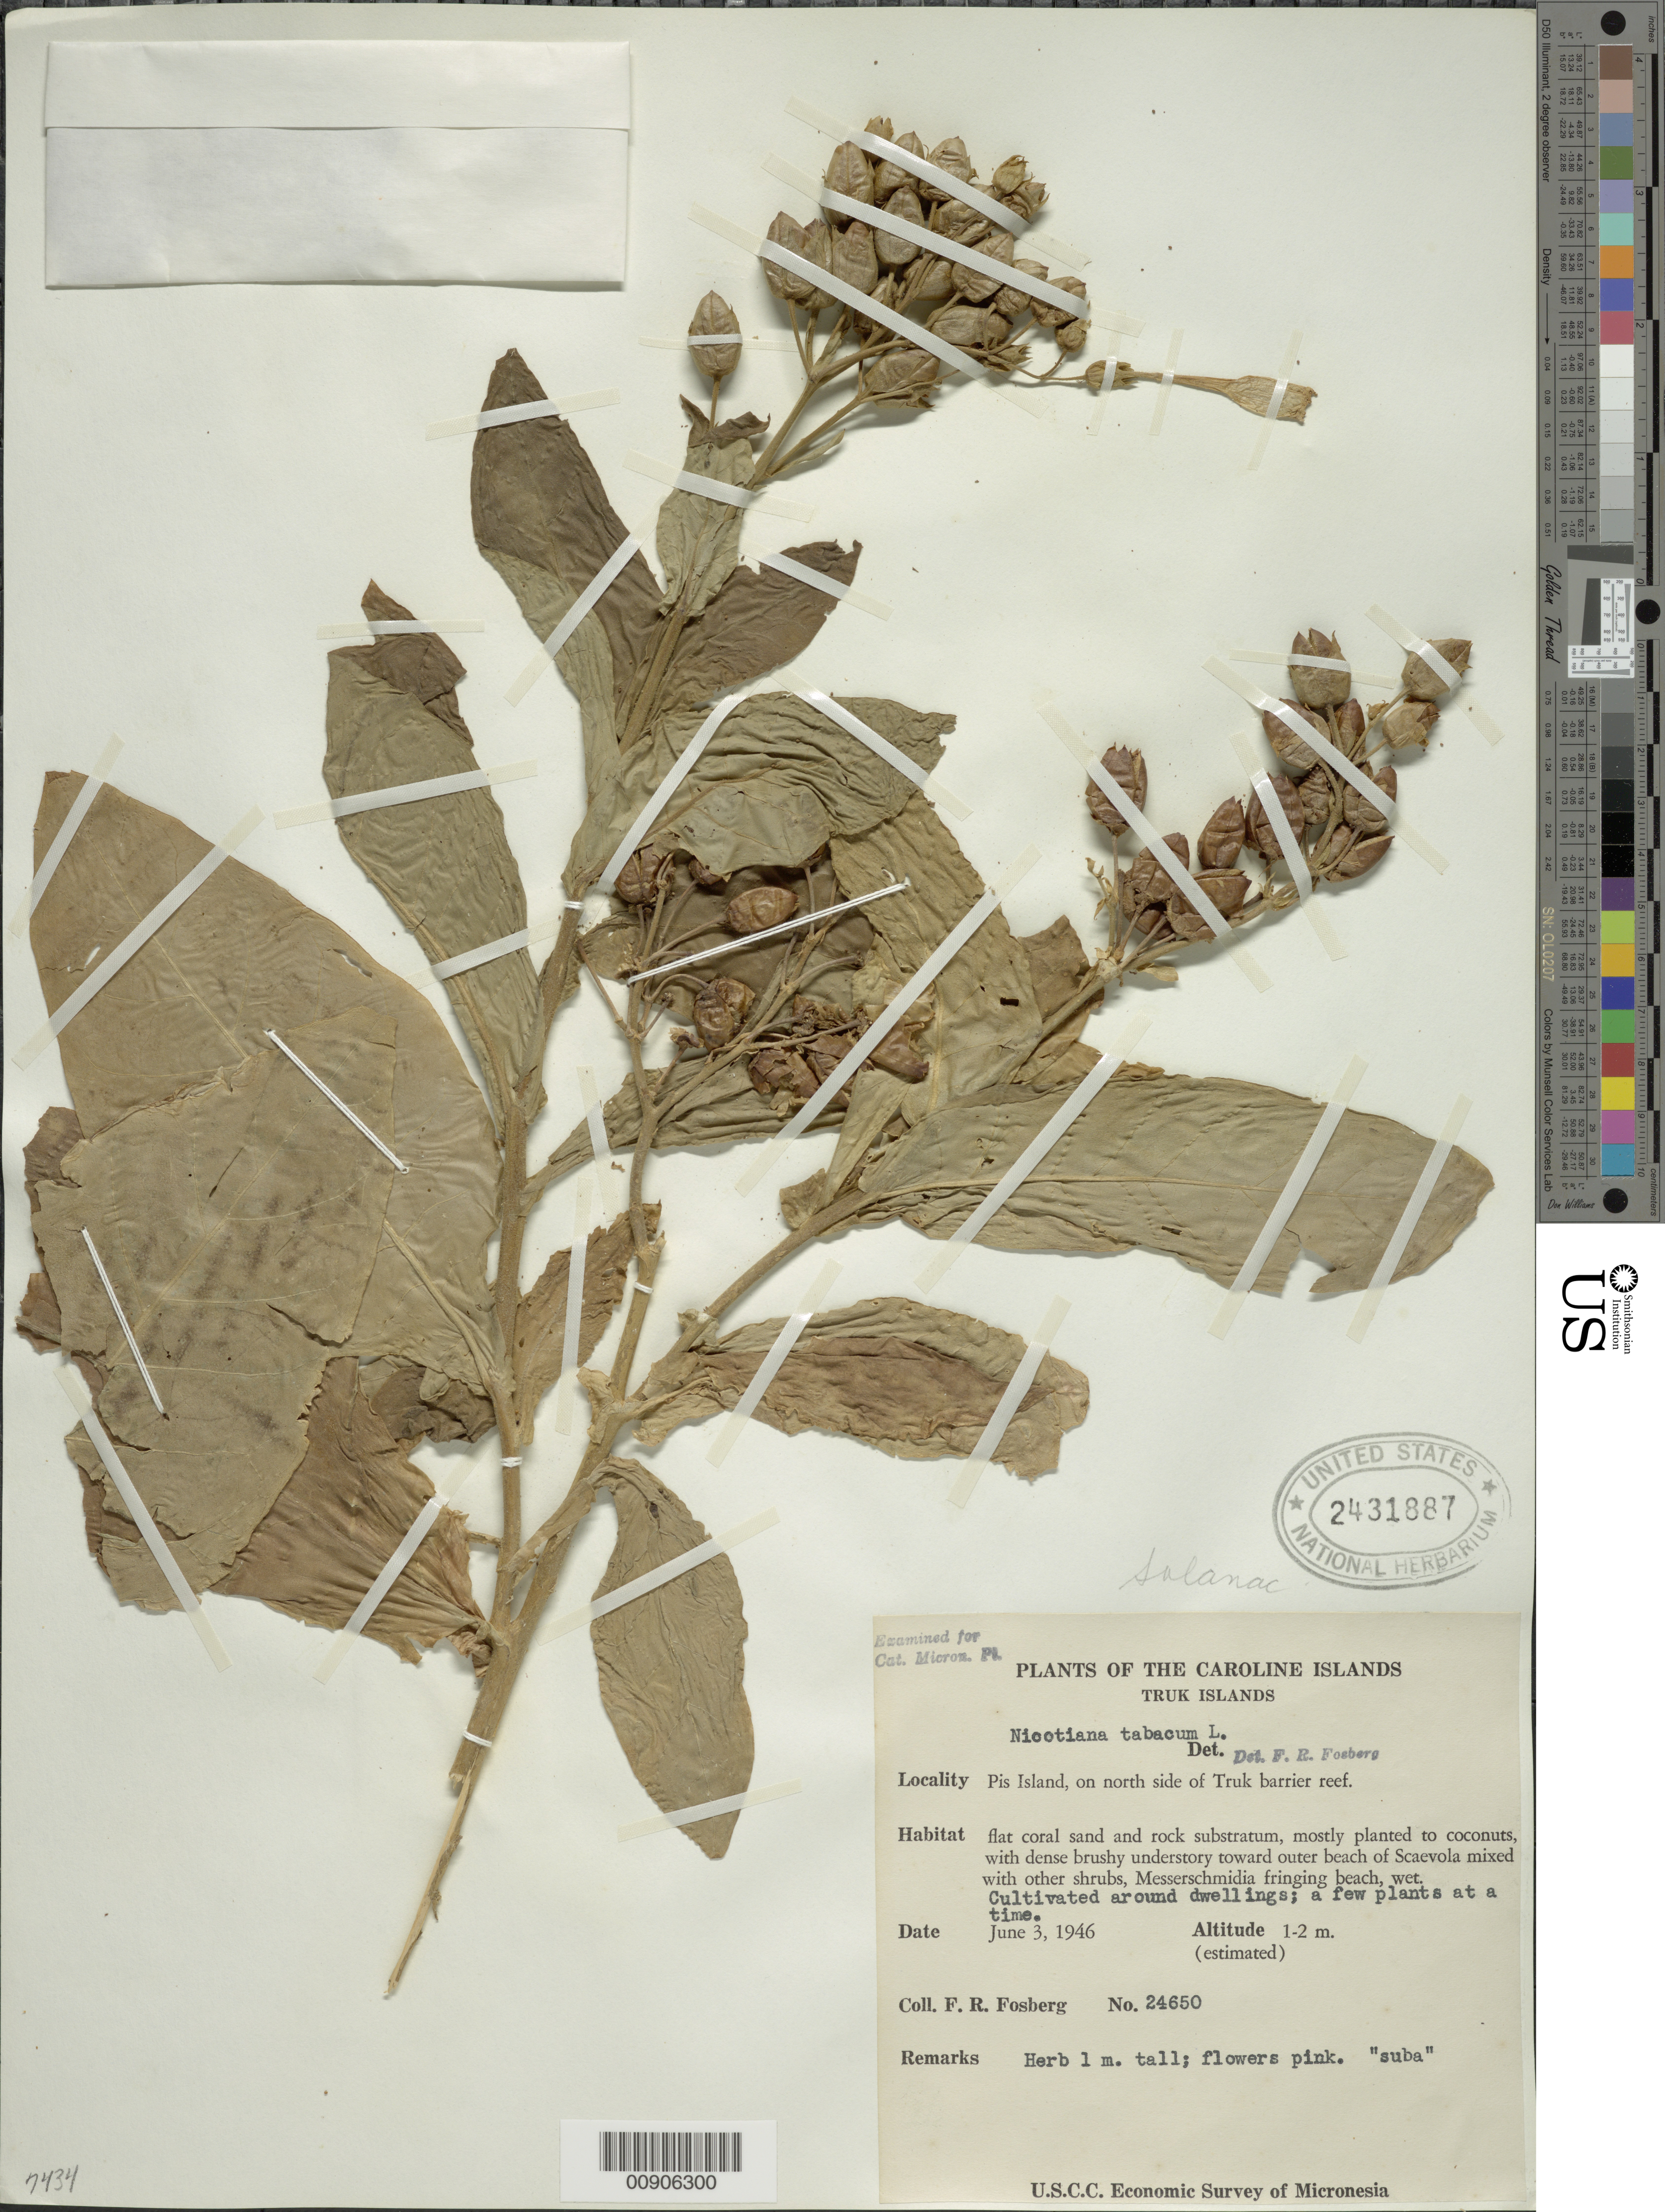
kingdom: Plantae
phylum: Tracheophyta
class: Magnoliopsida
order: Solanales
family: Solanaceae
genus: Nicotiana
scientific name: Nicotiana tabacum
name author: L.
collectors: F. R. Fosberg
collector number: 24650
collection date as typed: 03 Jun 1946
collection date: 1946-06-03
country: Micronesia, Federated States of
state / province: Truk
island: Losap Atoll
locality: Pis Islet, N side of Turk barrier reef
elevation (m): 1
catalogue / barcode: US 2431887